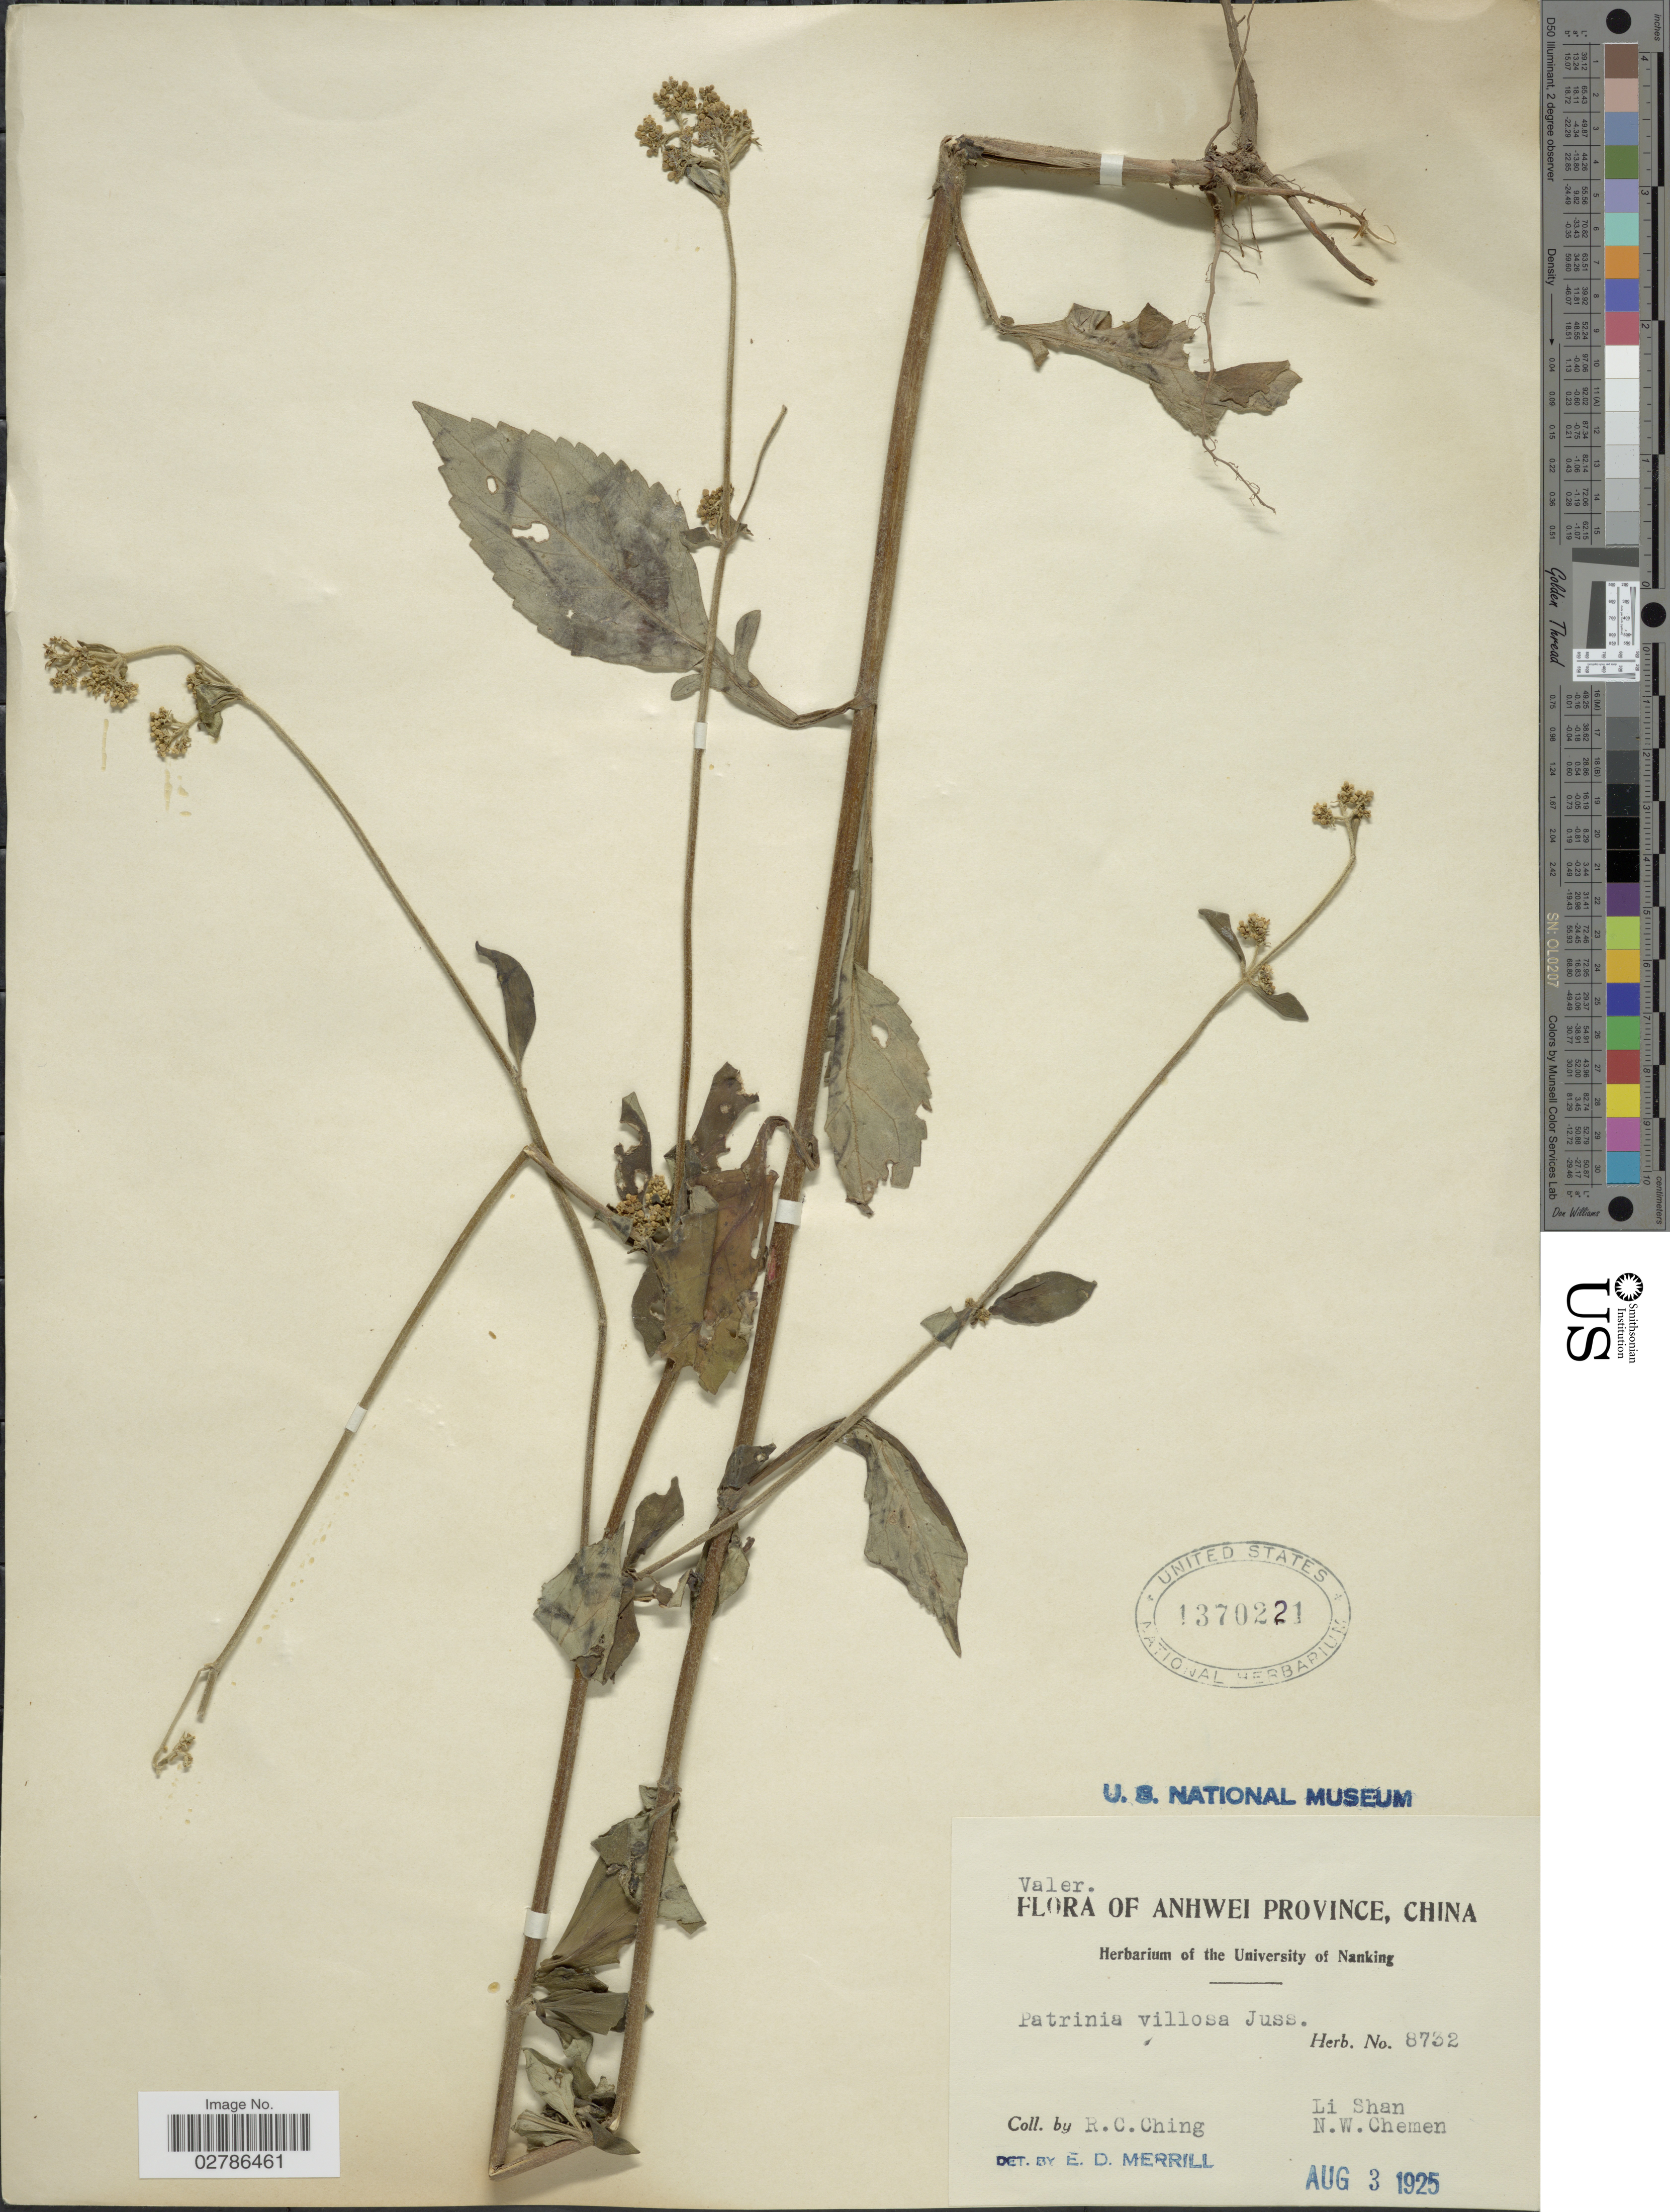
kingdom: Plantae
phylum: Tracheophyta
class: Magnoliopsida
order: Dipsacales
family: Caprifoliaceae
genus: Patrinia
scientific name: Patrinia villosa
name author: (Thunb.) Dufr.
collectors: R. C. Ching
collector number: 8732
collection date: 1925-08-03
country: China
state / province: Anhui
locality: Anhwei Province, Li Shan, N.W. Chemen.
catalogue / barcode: US 1370221